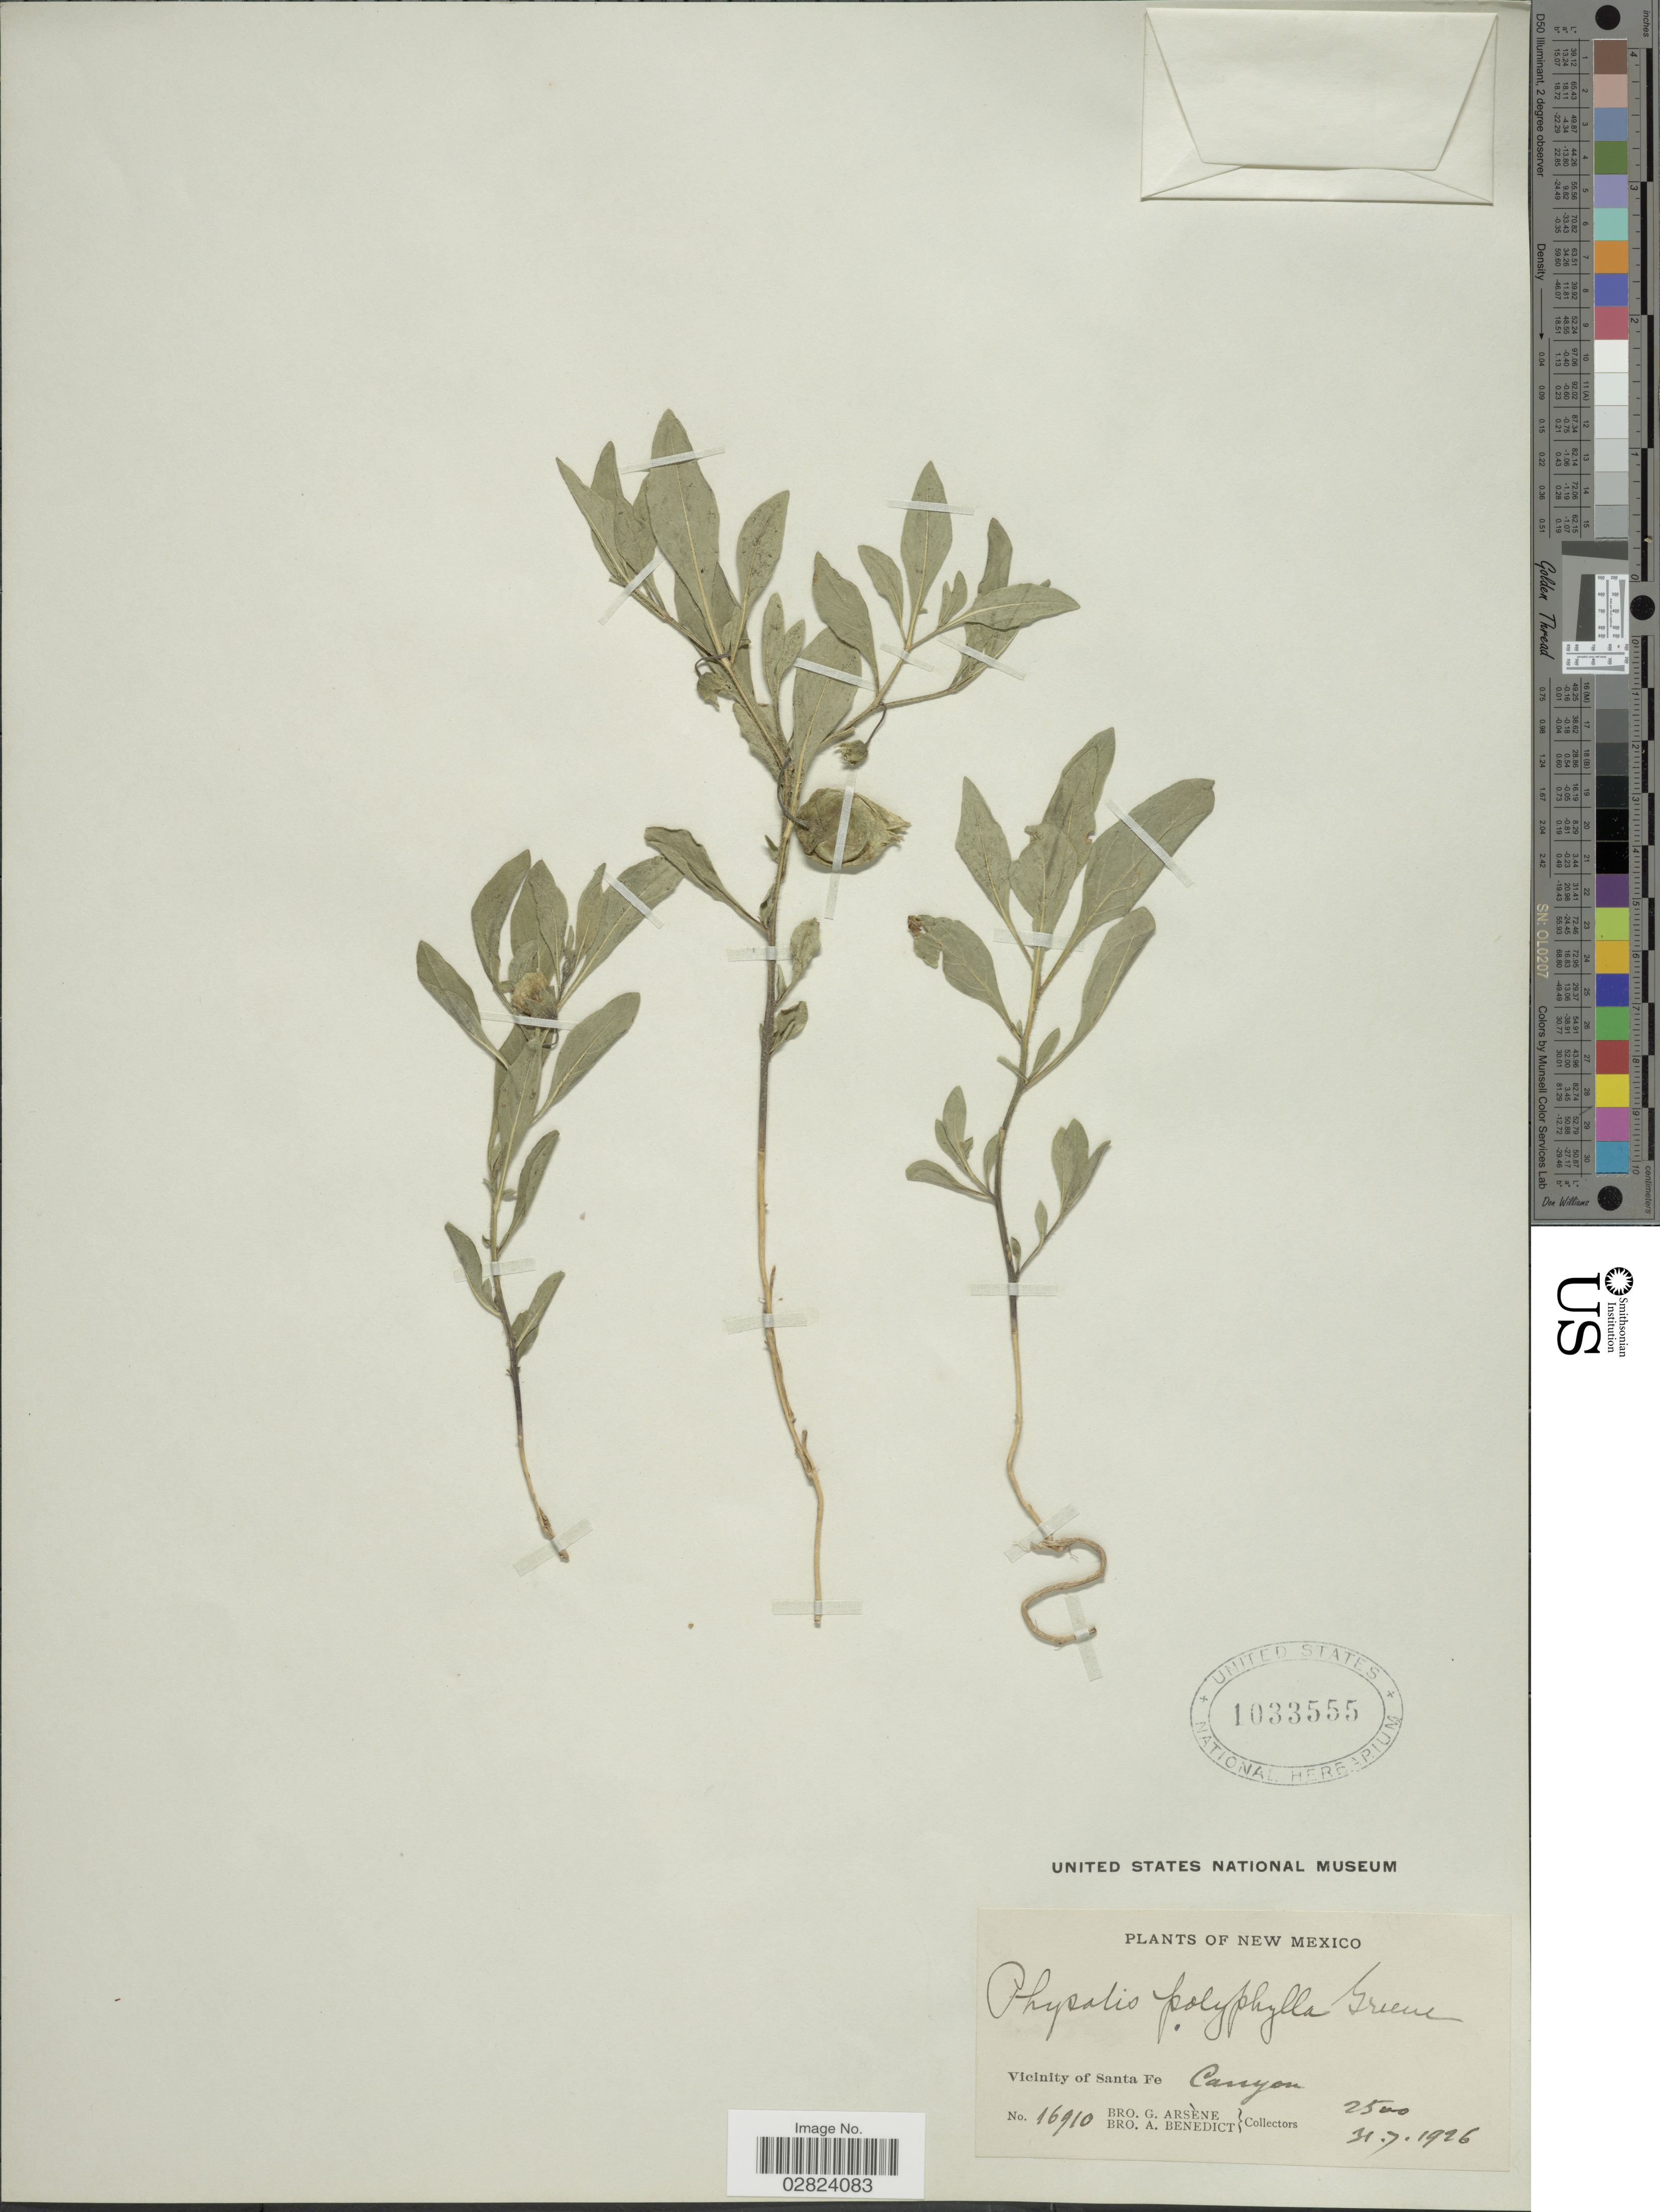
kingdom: Plantae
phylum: Tracheophyta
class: Magnoliopsida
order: Solanales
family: Solanaceae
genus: Physalis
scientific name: Physalis polyphylla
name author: Greene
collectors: Bro. G. Arsène & Bro. A. Benedict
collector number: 16910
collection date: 1926-07-31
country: United States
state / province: New Mexico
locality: Vicinity of Santa Fe Canyon.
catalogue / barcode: US 1033555